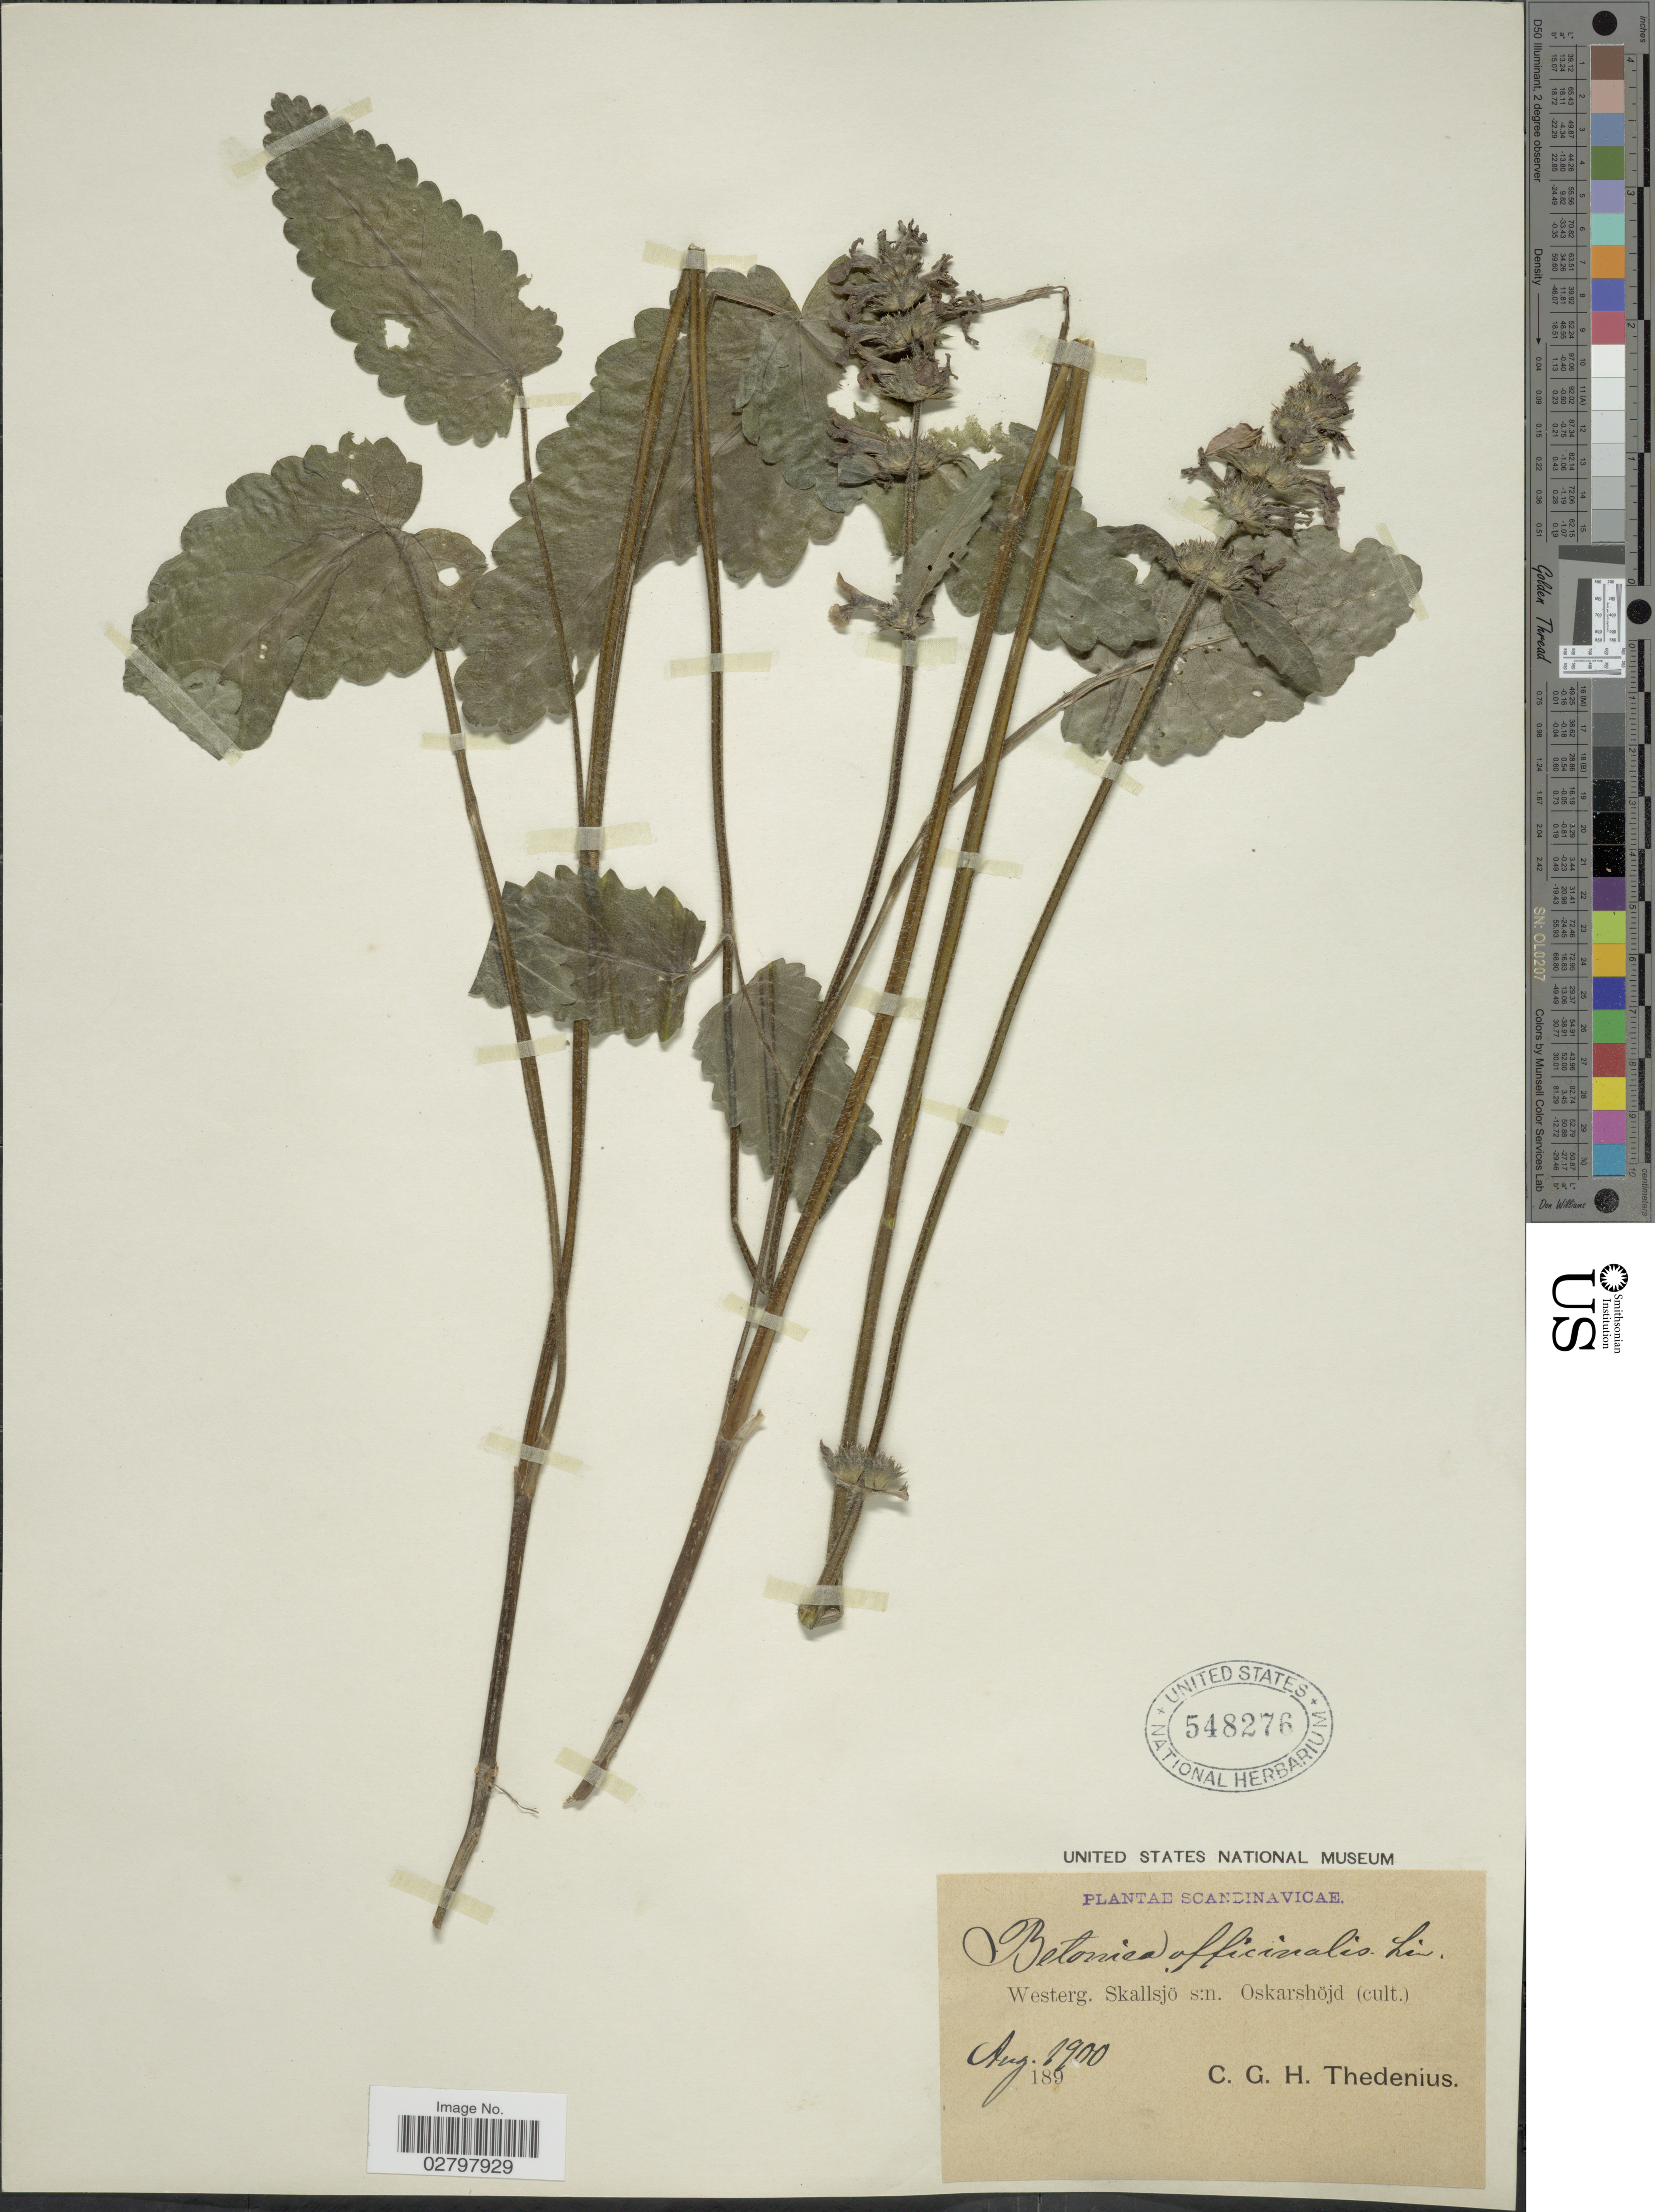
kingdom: Plantae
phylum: Tracheophyta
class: Magnoliopsida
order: Lamiales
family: Lamiaceae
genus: Stachys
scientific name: Stachys officinalis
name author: (L.) Trevis.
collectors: C. Thedenius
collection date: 1900-08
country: Sweden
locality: Scandinavicae, Westerg. Skallsjö s:n. Oskarshöjd (cult.).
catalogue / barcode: US 548276